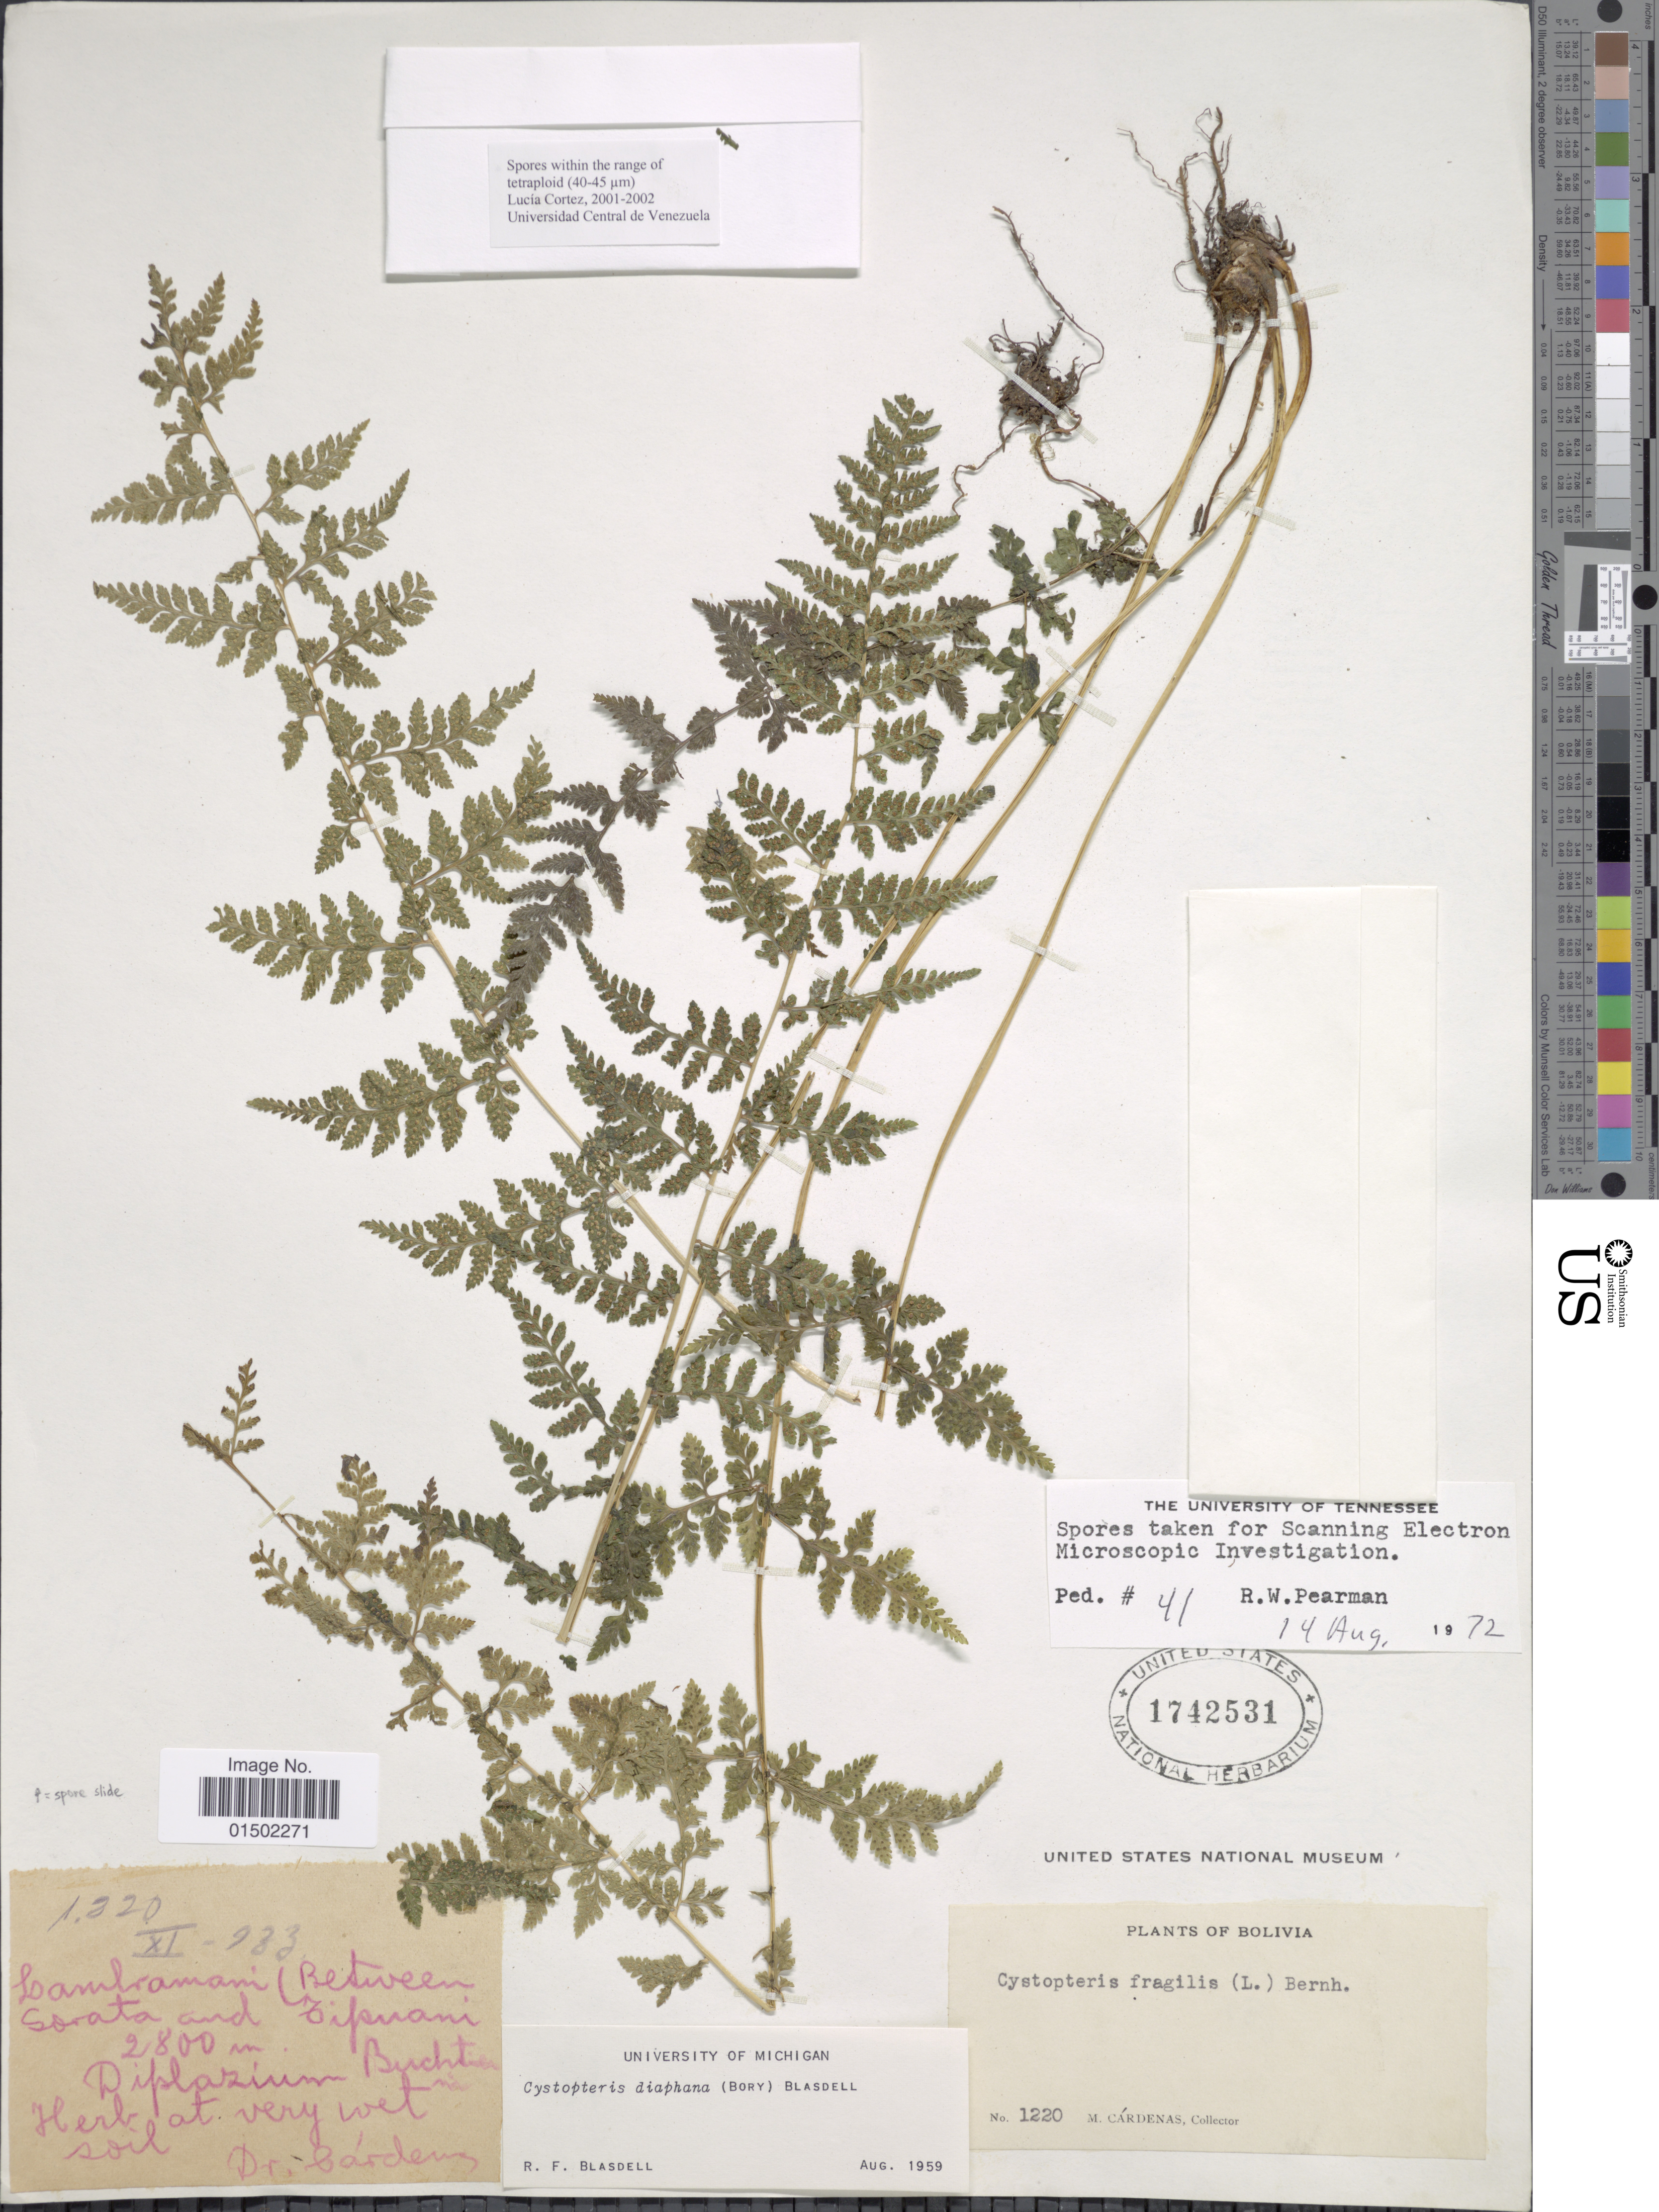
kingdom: Plantae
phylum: Tracheophyta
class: Polypodiopsida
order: Polypodiales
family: Cystopteridaceae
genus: Cystopteris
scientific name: Cystopteris diaphana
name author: (Bory) Blasdell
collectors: M. Cárdenas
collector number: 1220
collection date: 1933-11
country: Bolivia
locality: Lambramani (Between Sorata and Tipuani). At very wet soil.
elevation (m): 2800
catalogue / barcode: US 1742531